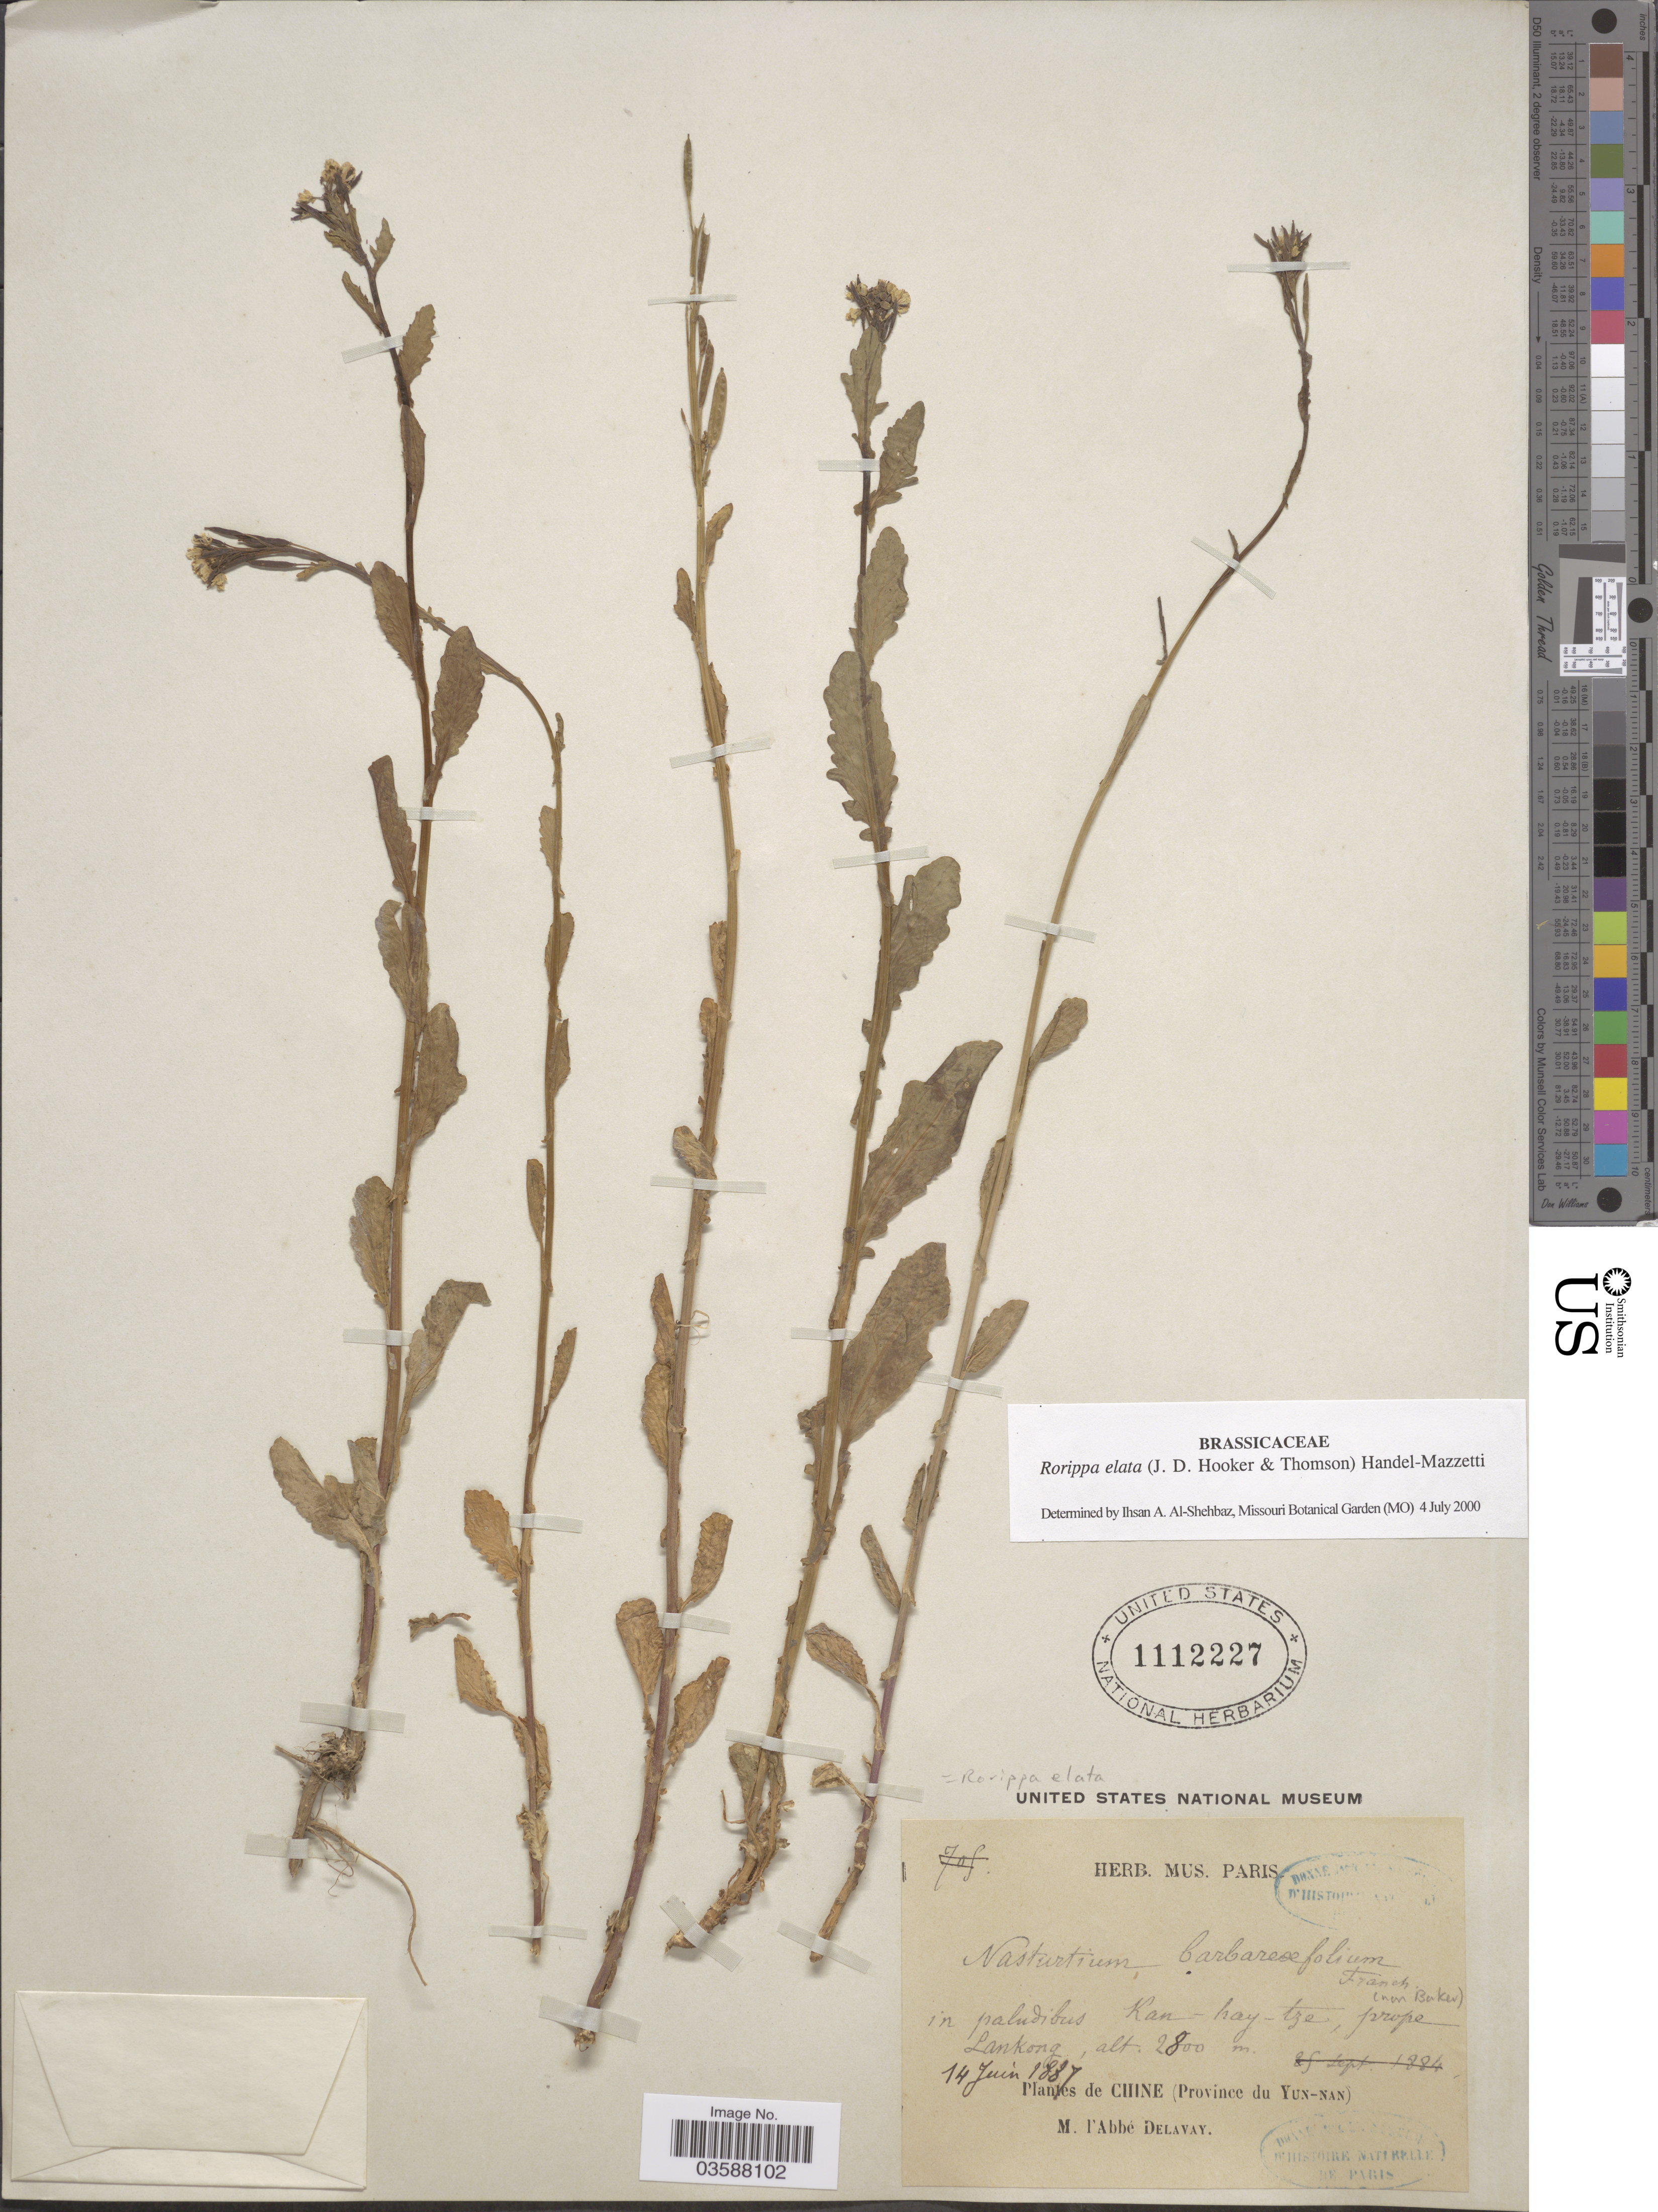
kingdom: Plantae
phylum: Tracheophyta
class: Magnoliopsida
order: Brassicales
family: Brassicaceae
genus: Rorippa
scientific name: Rorippa elata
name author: (Hook. f. & Thomson) Hand.-Mazz.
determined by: Al-Shehbaz, I. A., (MO), Missouri Botanical Garden (UNITED STATES)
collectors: P. Delavay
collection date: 1887-06-14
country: China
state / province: Yunnan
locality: In paludibus Kan-hay-tze, prope Lankong.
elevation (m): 2800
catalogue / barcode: US 1112227